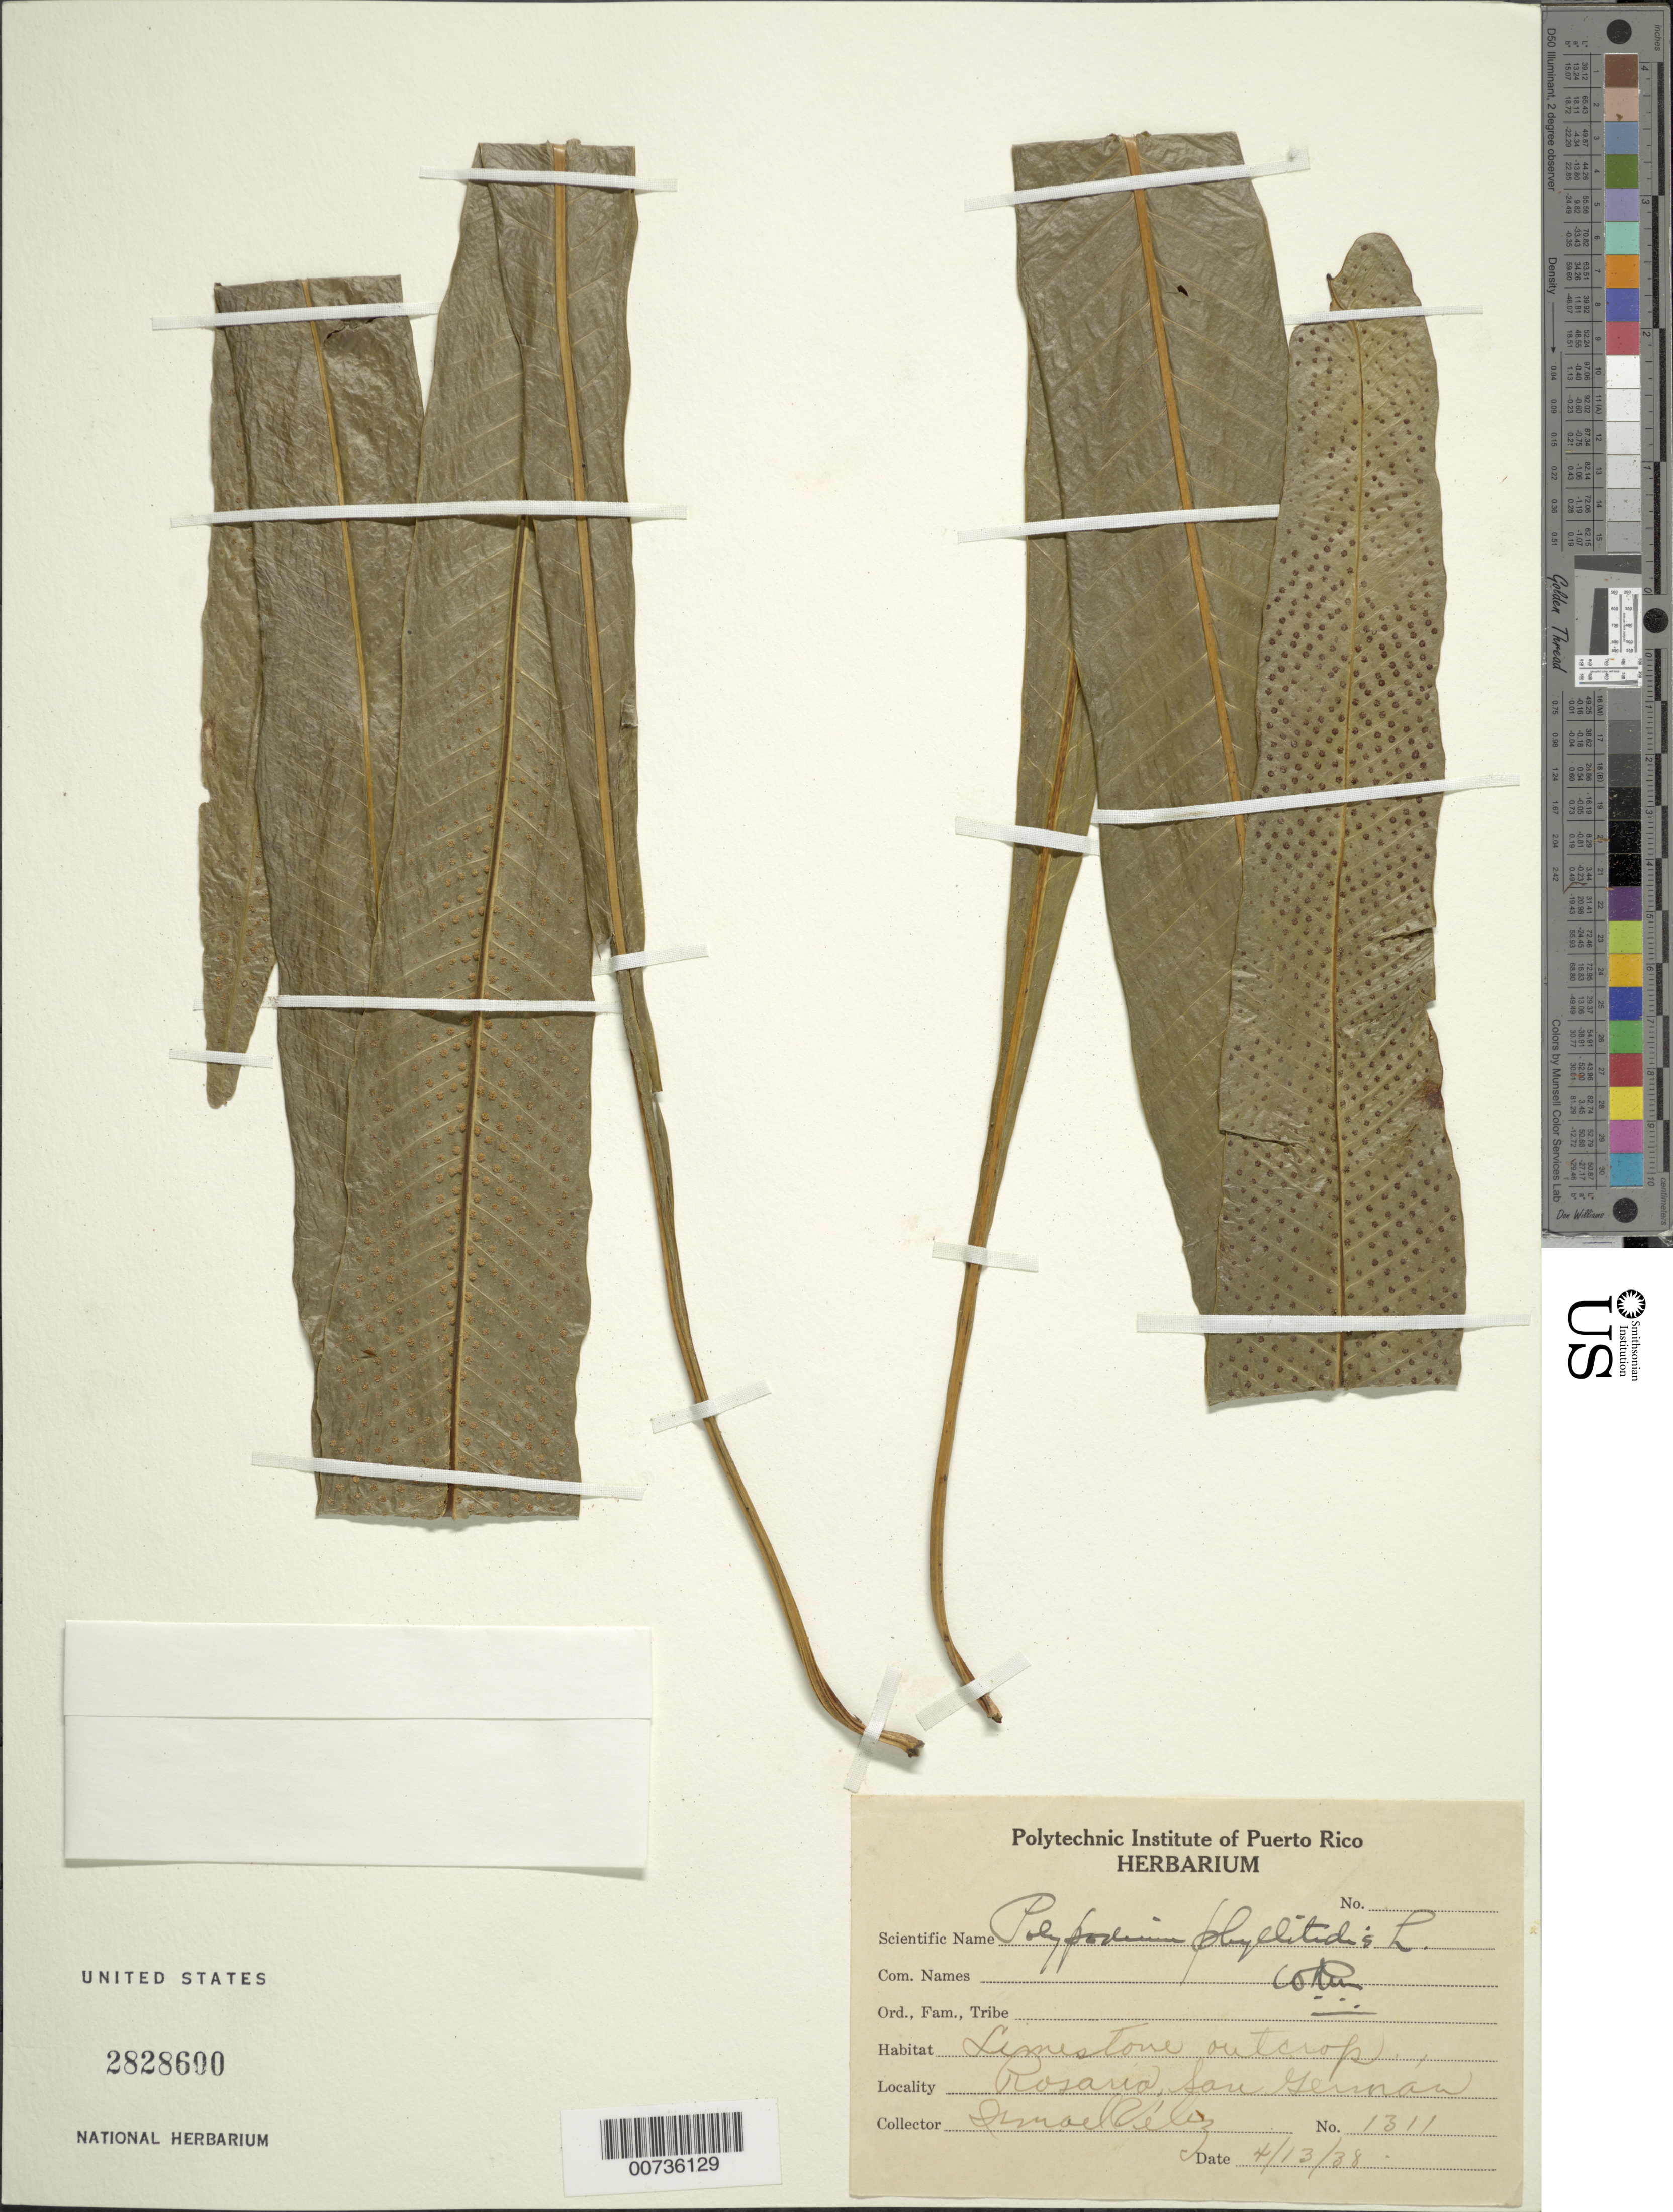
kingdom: Plantae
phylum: Tracheophyta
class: Polypodiopsida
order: Polypodiales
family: Polypodiaceae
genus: Campyloneurum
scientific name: Campyloneurum phyllitidis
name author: (L.) C. Presl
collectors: I. Velez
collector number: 1311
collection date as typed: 13 Apr 1938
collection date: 1938-04-13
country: Puerto Rico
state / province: San Germán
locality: Rosario, San Germán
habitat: Limestone outcrop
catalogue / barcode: US 2828600